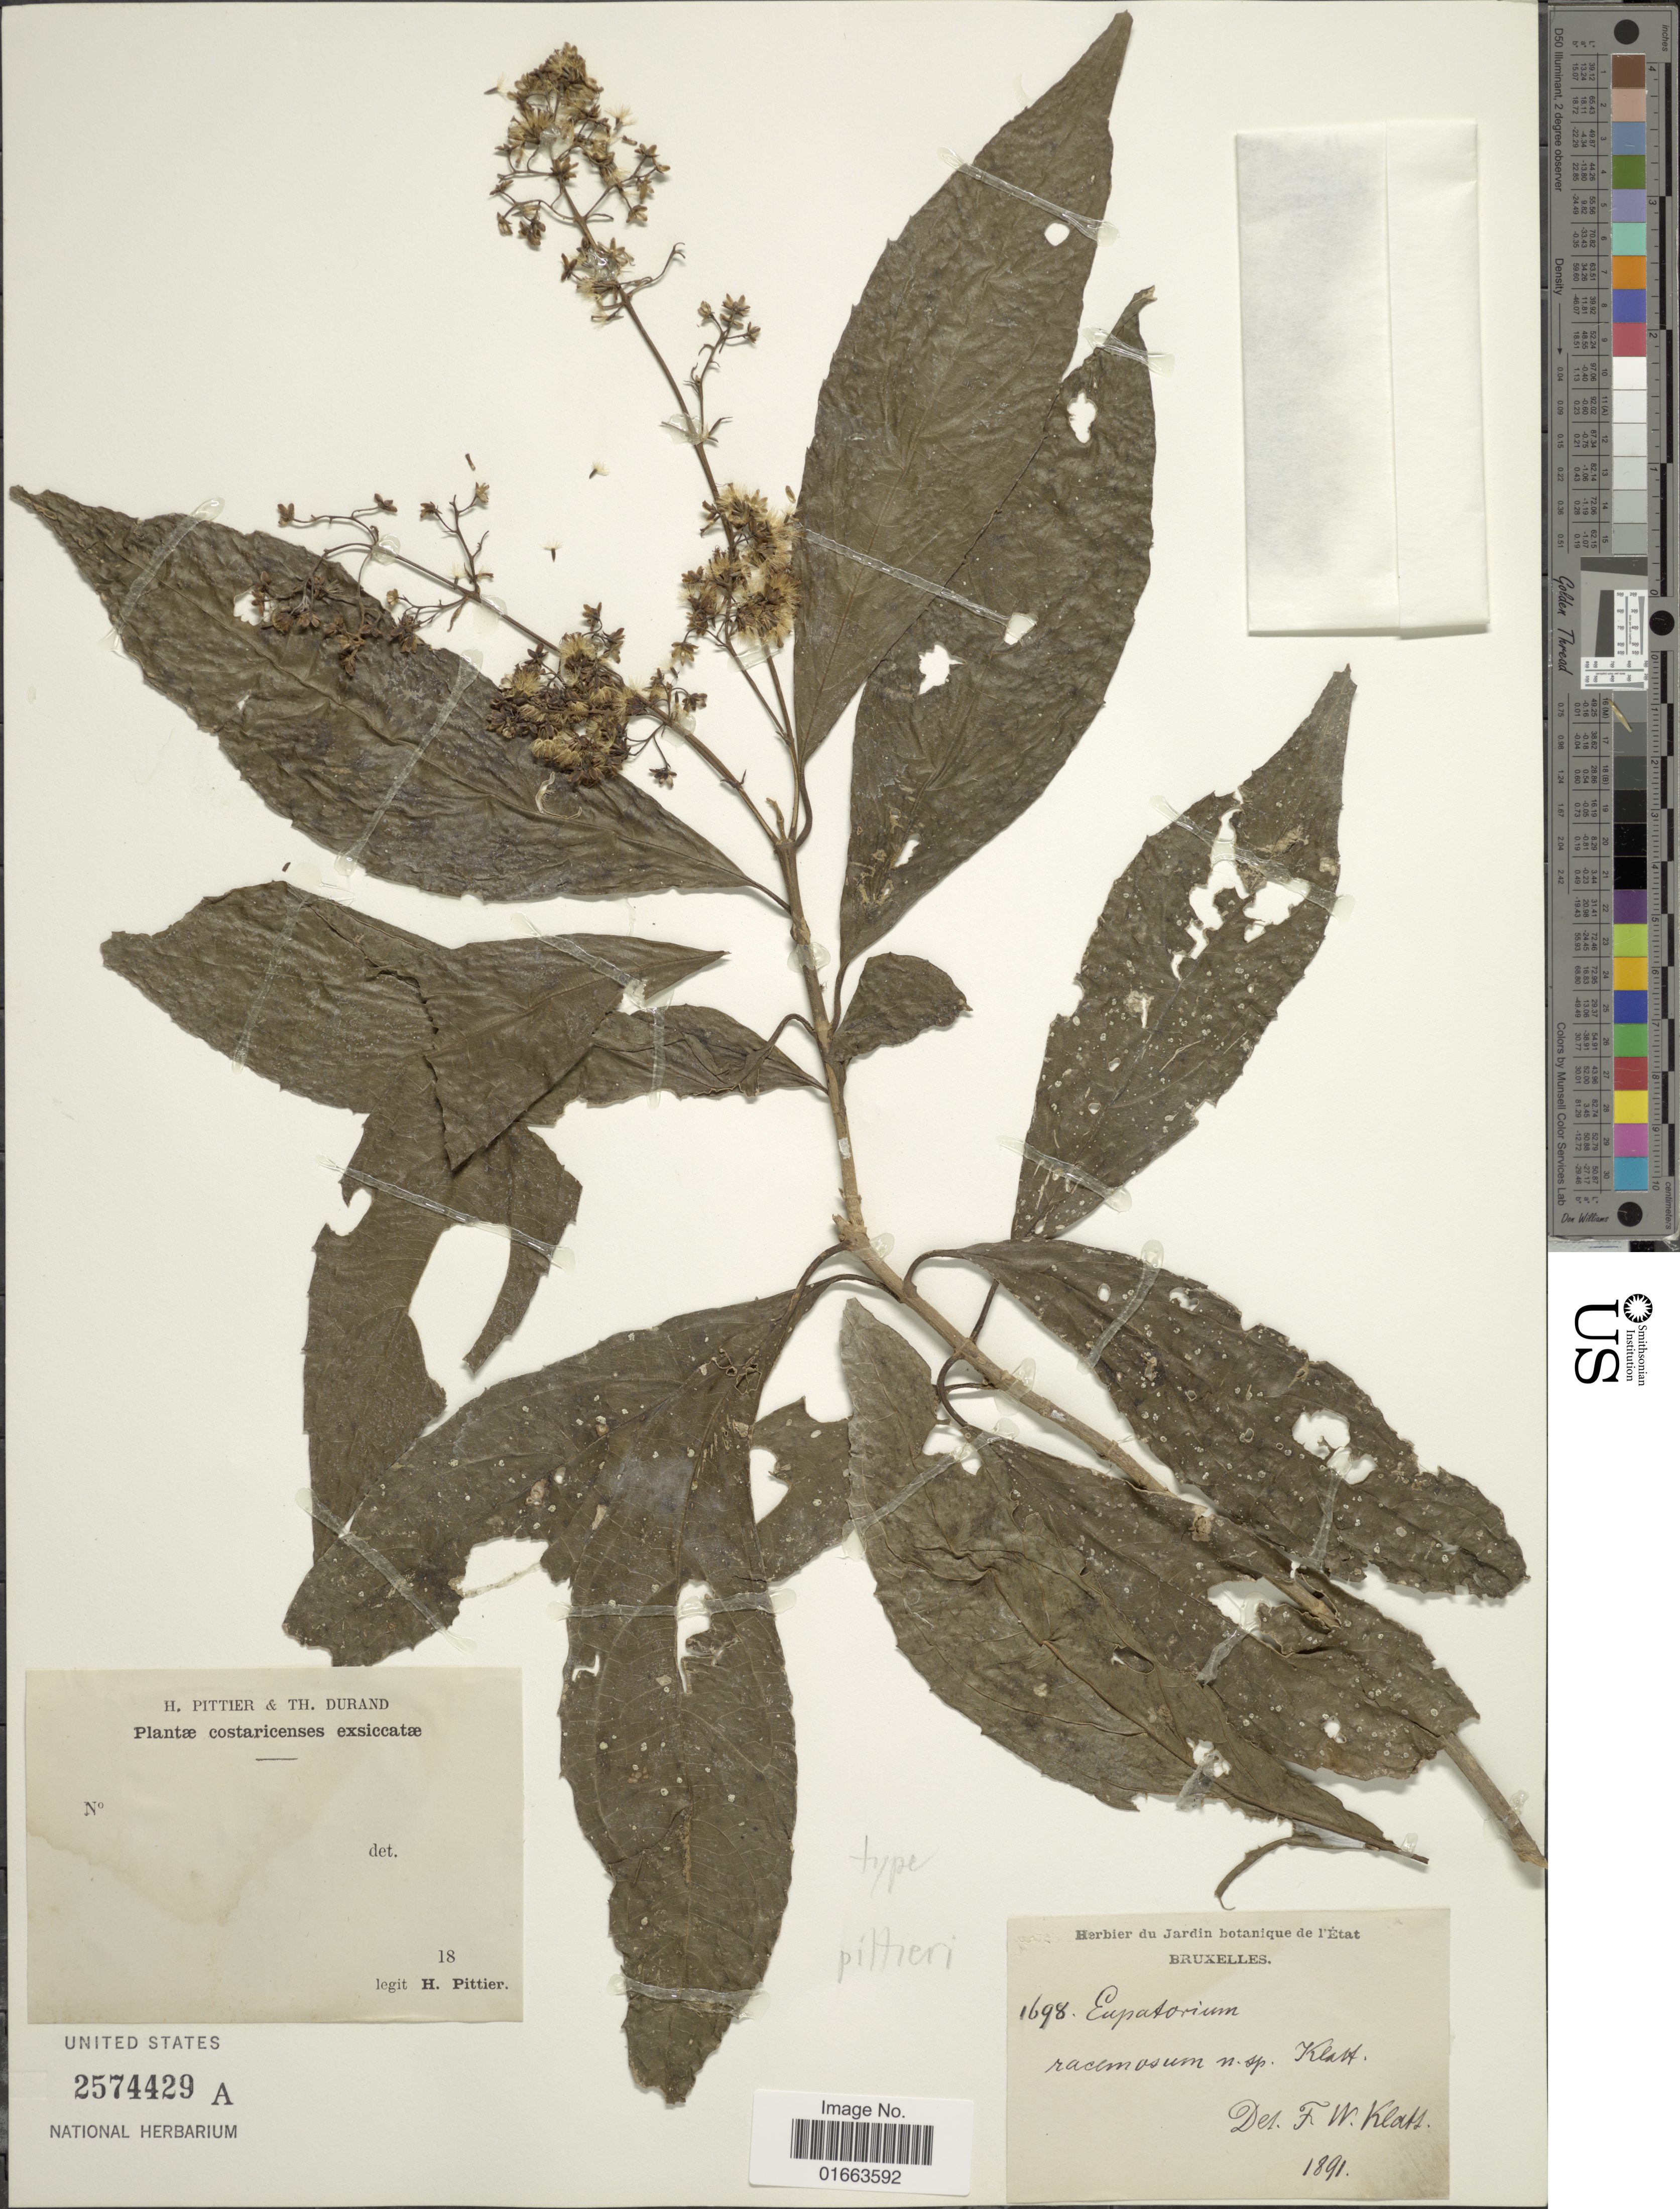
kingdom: Plantae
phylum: Tracheophyta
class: Magnoliopsida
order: Asterales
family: Asteraceae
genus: Koanophyllon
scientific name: Koanophyllon pittieri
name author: (Klatt) R.M. King & H. Rob.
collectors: H. F. Pittier & T. Durand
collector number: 1698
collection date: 1891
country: Costa Rica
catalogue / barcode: US 2574429A